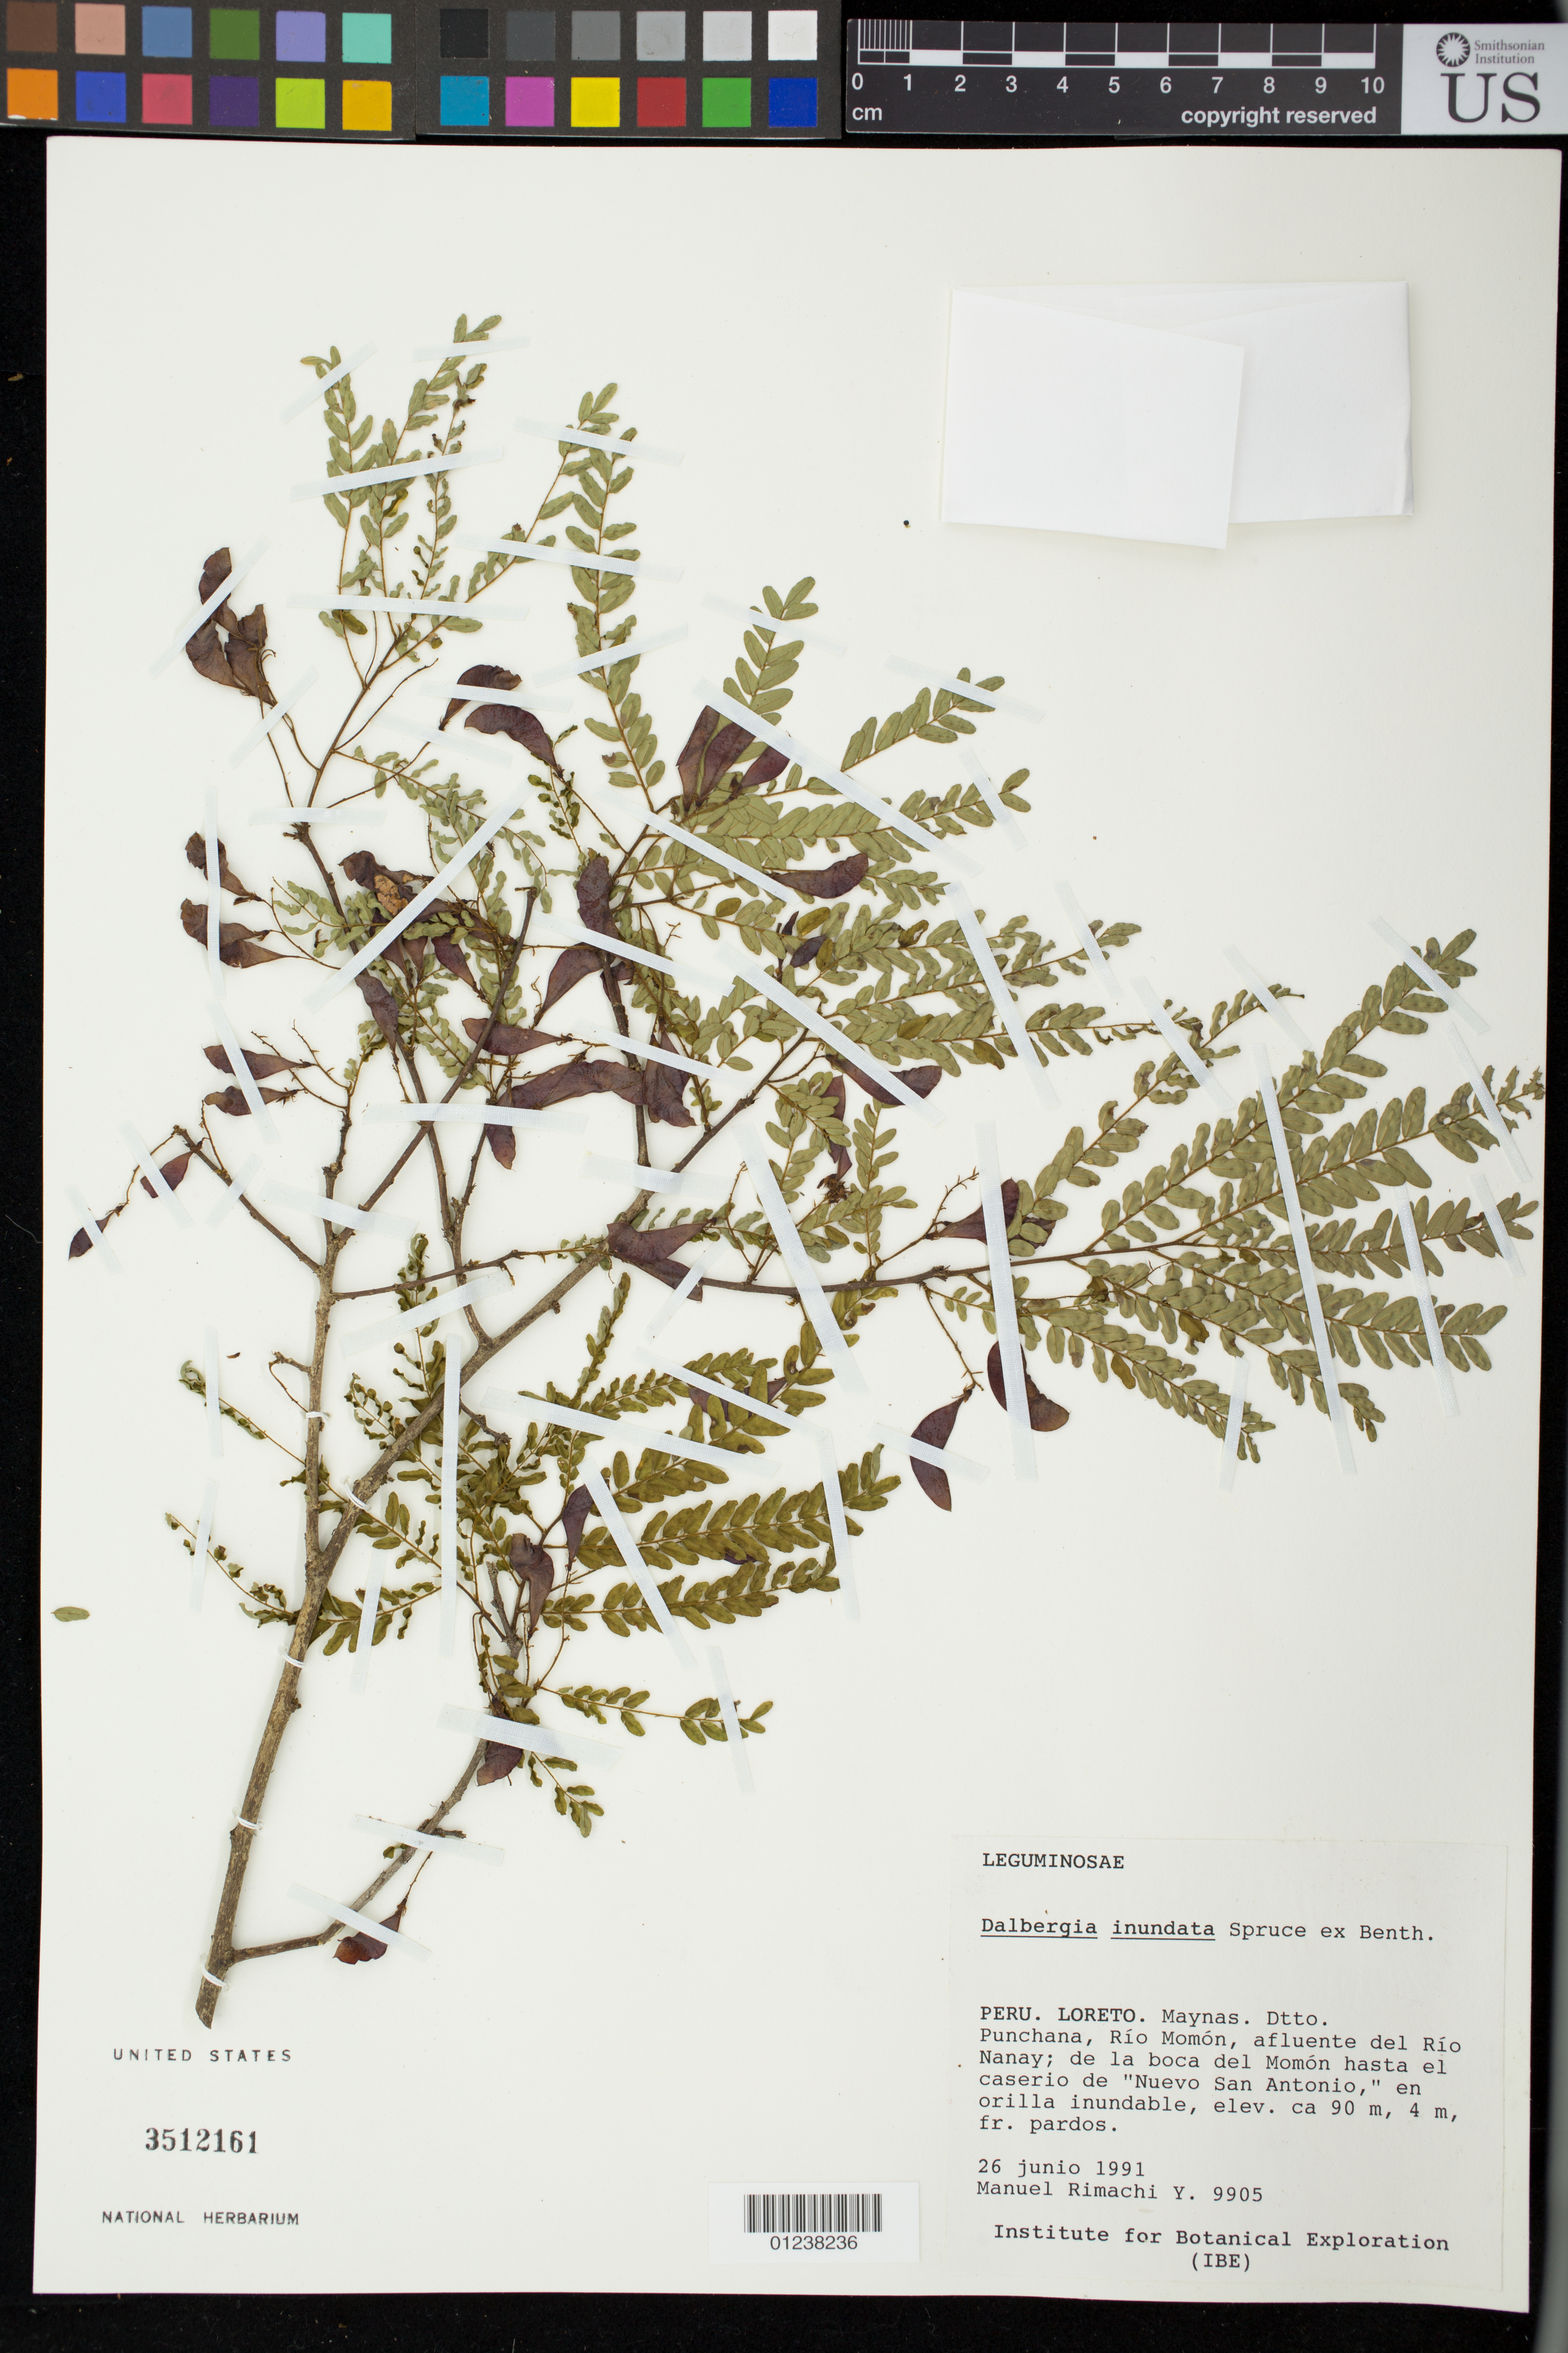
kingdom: Plantae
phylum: Tracheophyta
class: Magnoliopsida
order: Fabales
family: Fabaceae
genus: Dalbergia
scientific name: Dalbergia inundata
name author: Benth.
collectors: M. Rimachi Y.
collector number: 9905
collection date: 1991-06-26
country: Peru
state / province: Loreto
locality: Maynas, Dtto, Punchana, Rio Momon, afluente del Rio Nanay; de la boca del Momon hasta el caserio de "Nuevo San Antonio"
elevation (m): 90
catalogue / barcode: US 3512161